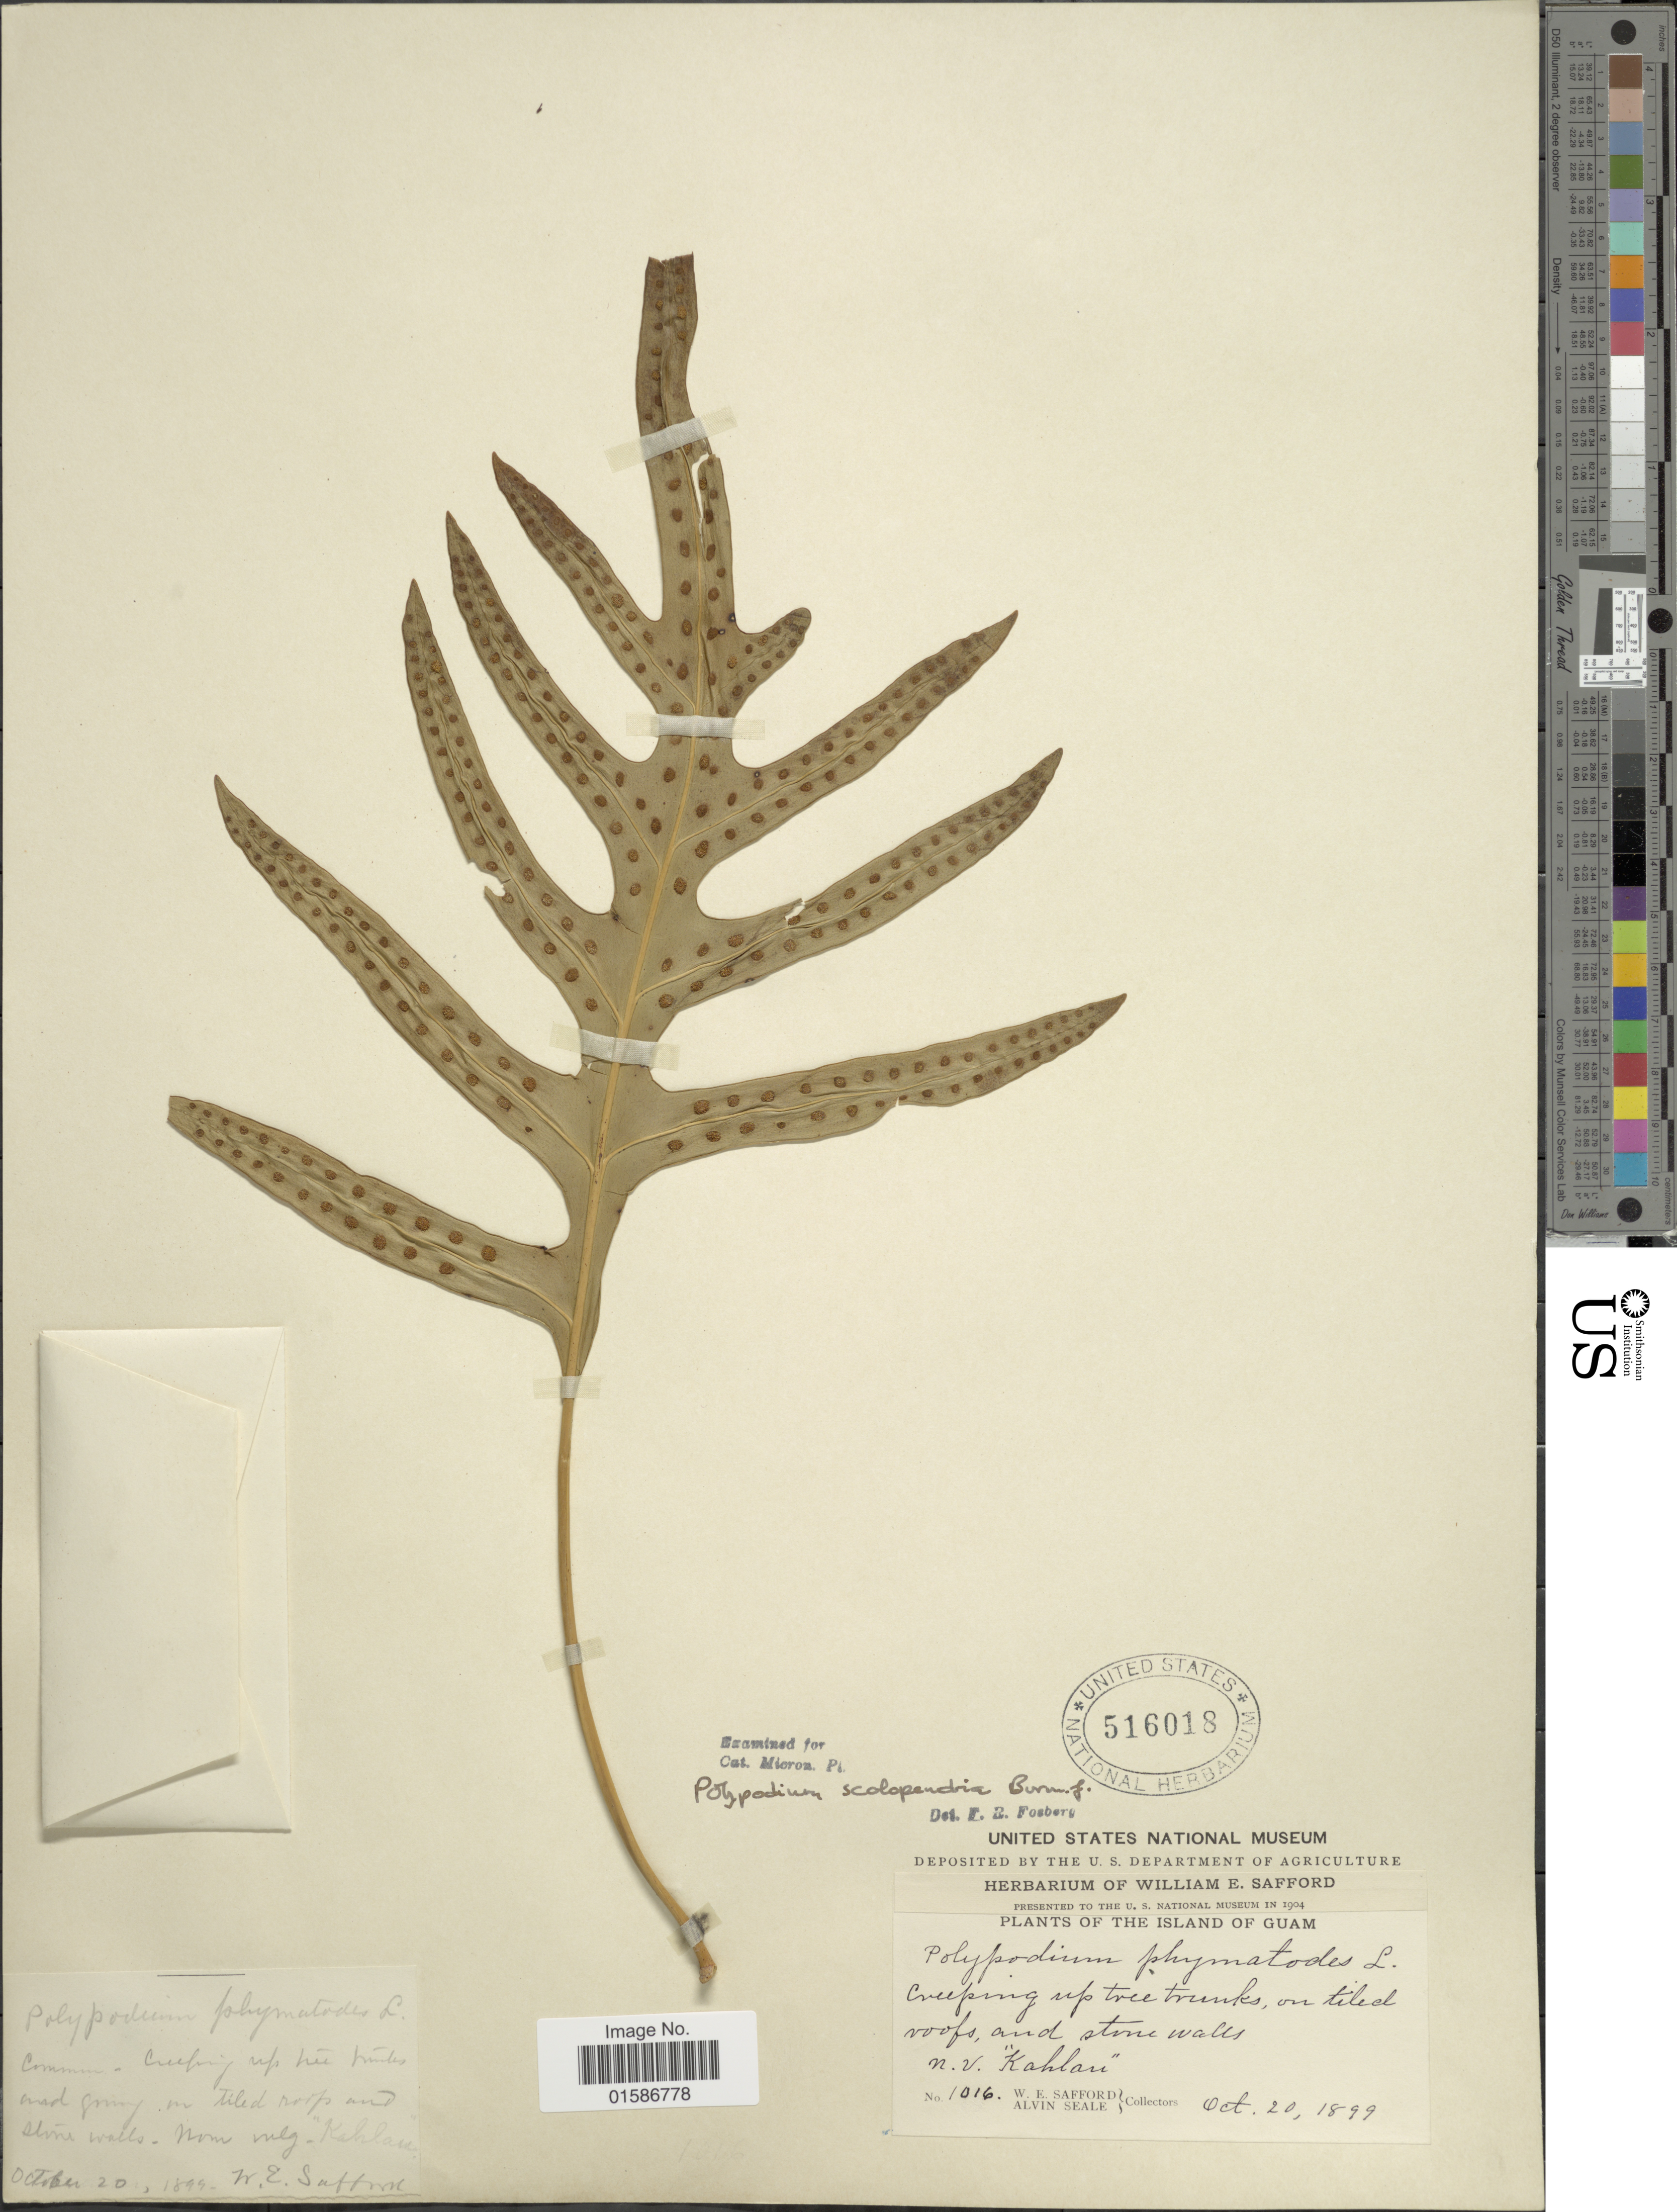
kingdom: Plantae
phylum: Tracheophyta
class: Polypodiopsida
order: Polypodiales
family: Polypodiaceae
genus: Microsorum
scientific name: Microsorum scolopendria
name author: (Burm. f.) Copel.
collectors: W. E. Safford & A. Seale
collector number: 1016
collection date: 1899-10-20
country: Guam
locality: The Island of Guam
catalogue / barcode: US 516018